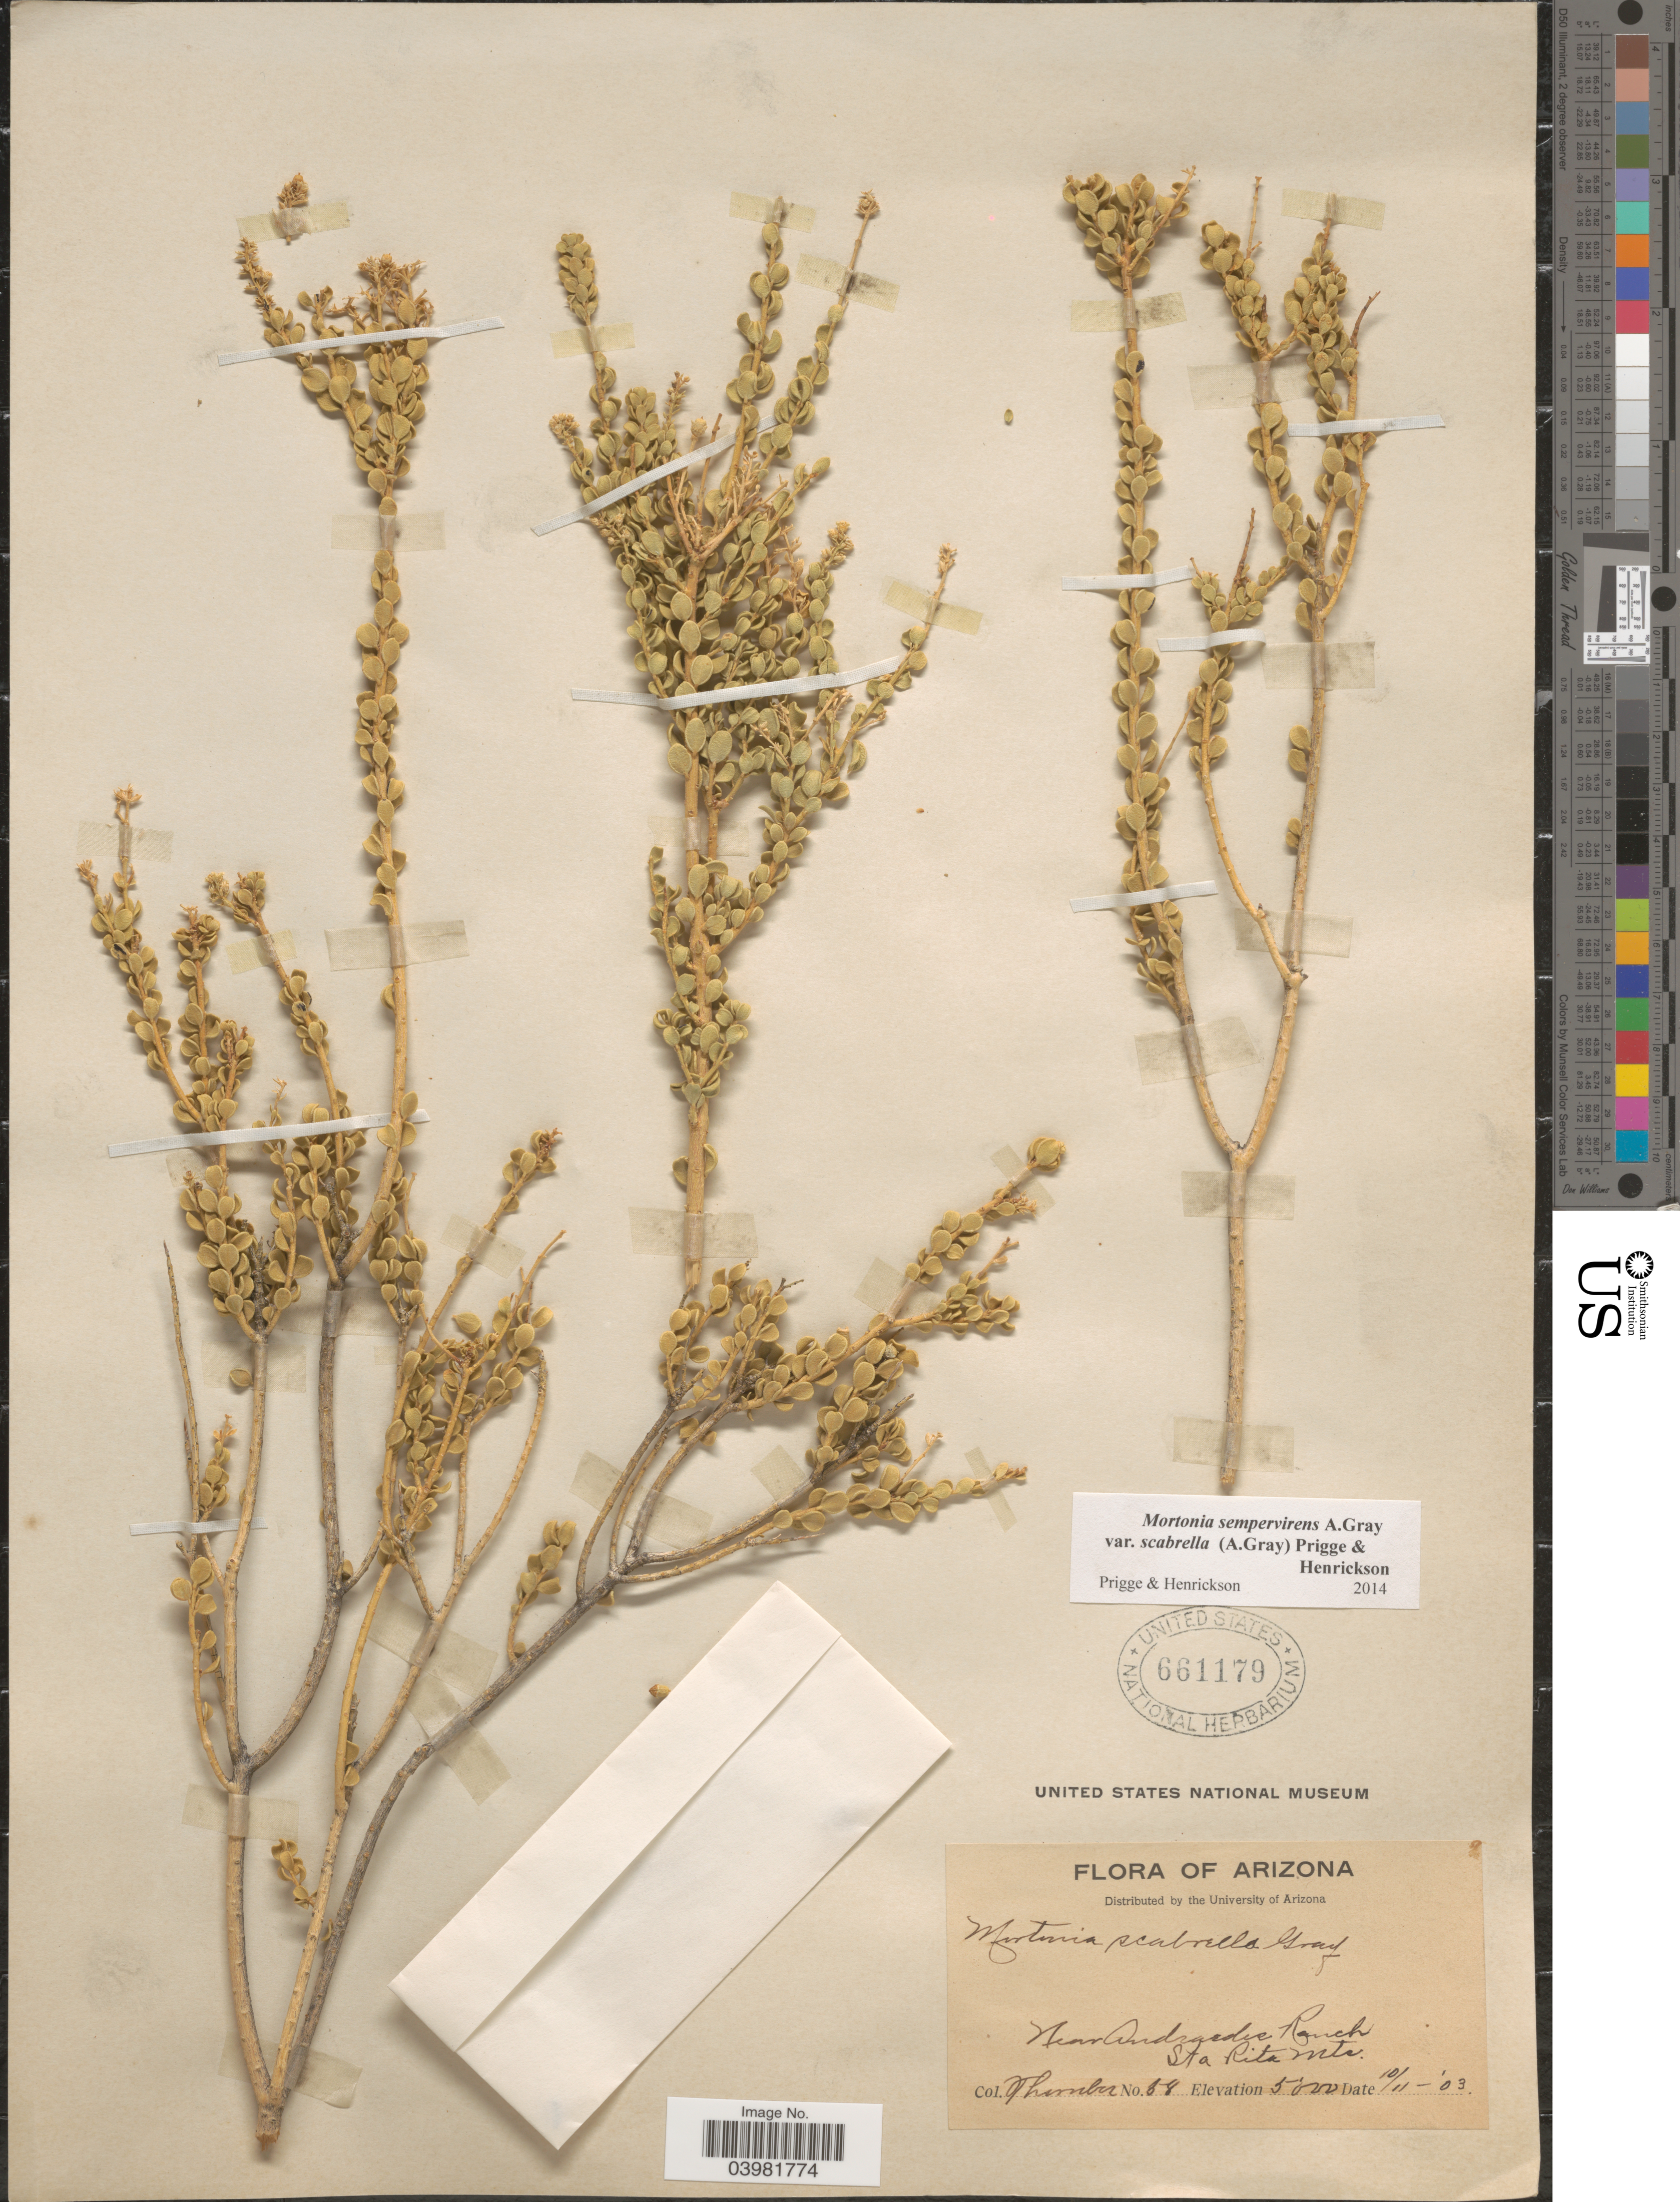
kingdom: Plantae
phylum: Tracheophyta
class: Magnoliopsida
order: Celastrales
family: Celastraceae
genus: Mortonia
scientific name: Mortonia scabrella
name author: A. Gray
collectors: J. Thornber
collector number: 58*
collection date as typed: Transcribed d/m/y: 11/10/03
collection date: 1903-10-11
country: United States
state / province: Arizona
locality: Near Andrade's Ranch, Sta (Santa) Rita Mts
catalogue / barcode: US 661179